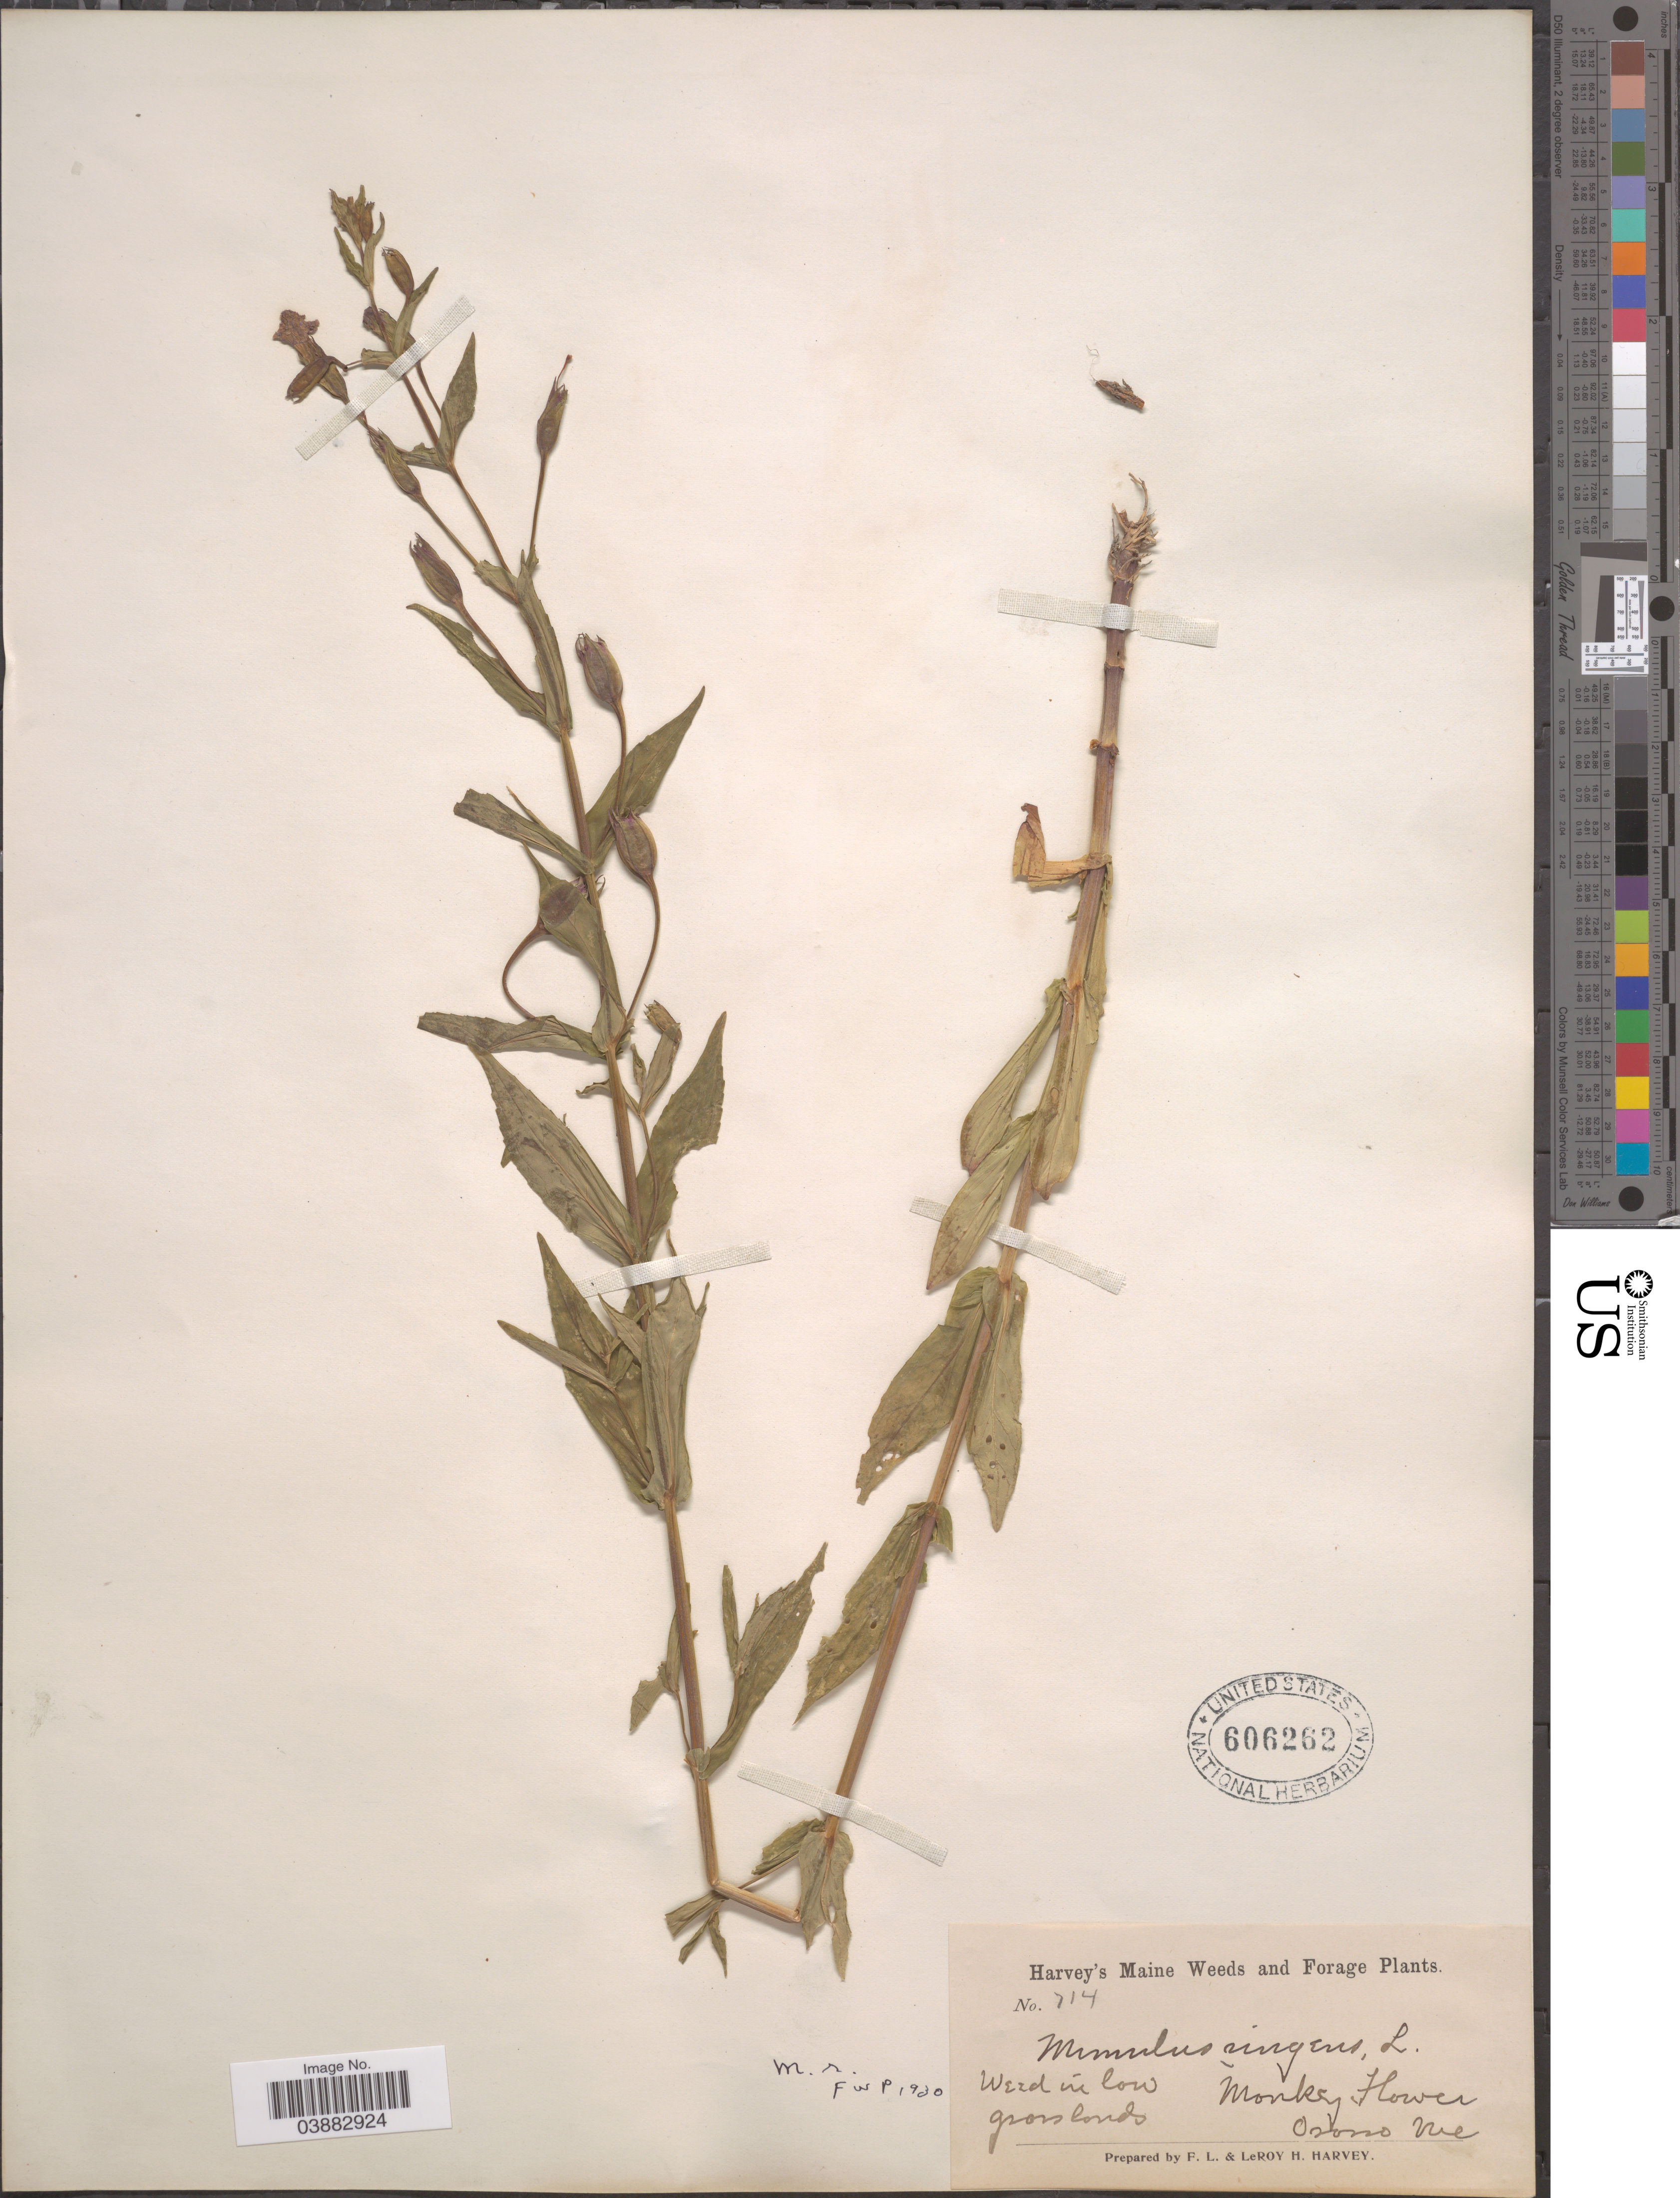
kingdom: Plantae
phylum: Tracheophyta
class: Magnoliopsida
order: Lamiales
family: Phrymaceae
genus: Mimulus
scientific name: Mimulus ringens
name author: L.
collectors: F. L. Harvey & L. H. Harvey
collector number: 714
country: United States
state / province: Maine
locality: Orono.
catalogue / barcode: US 606262